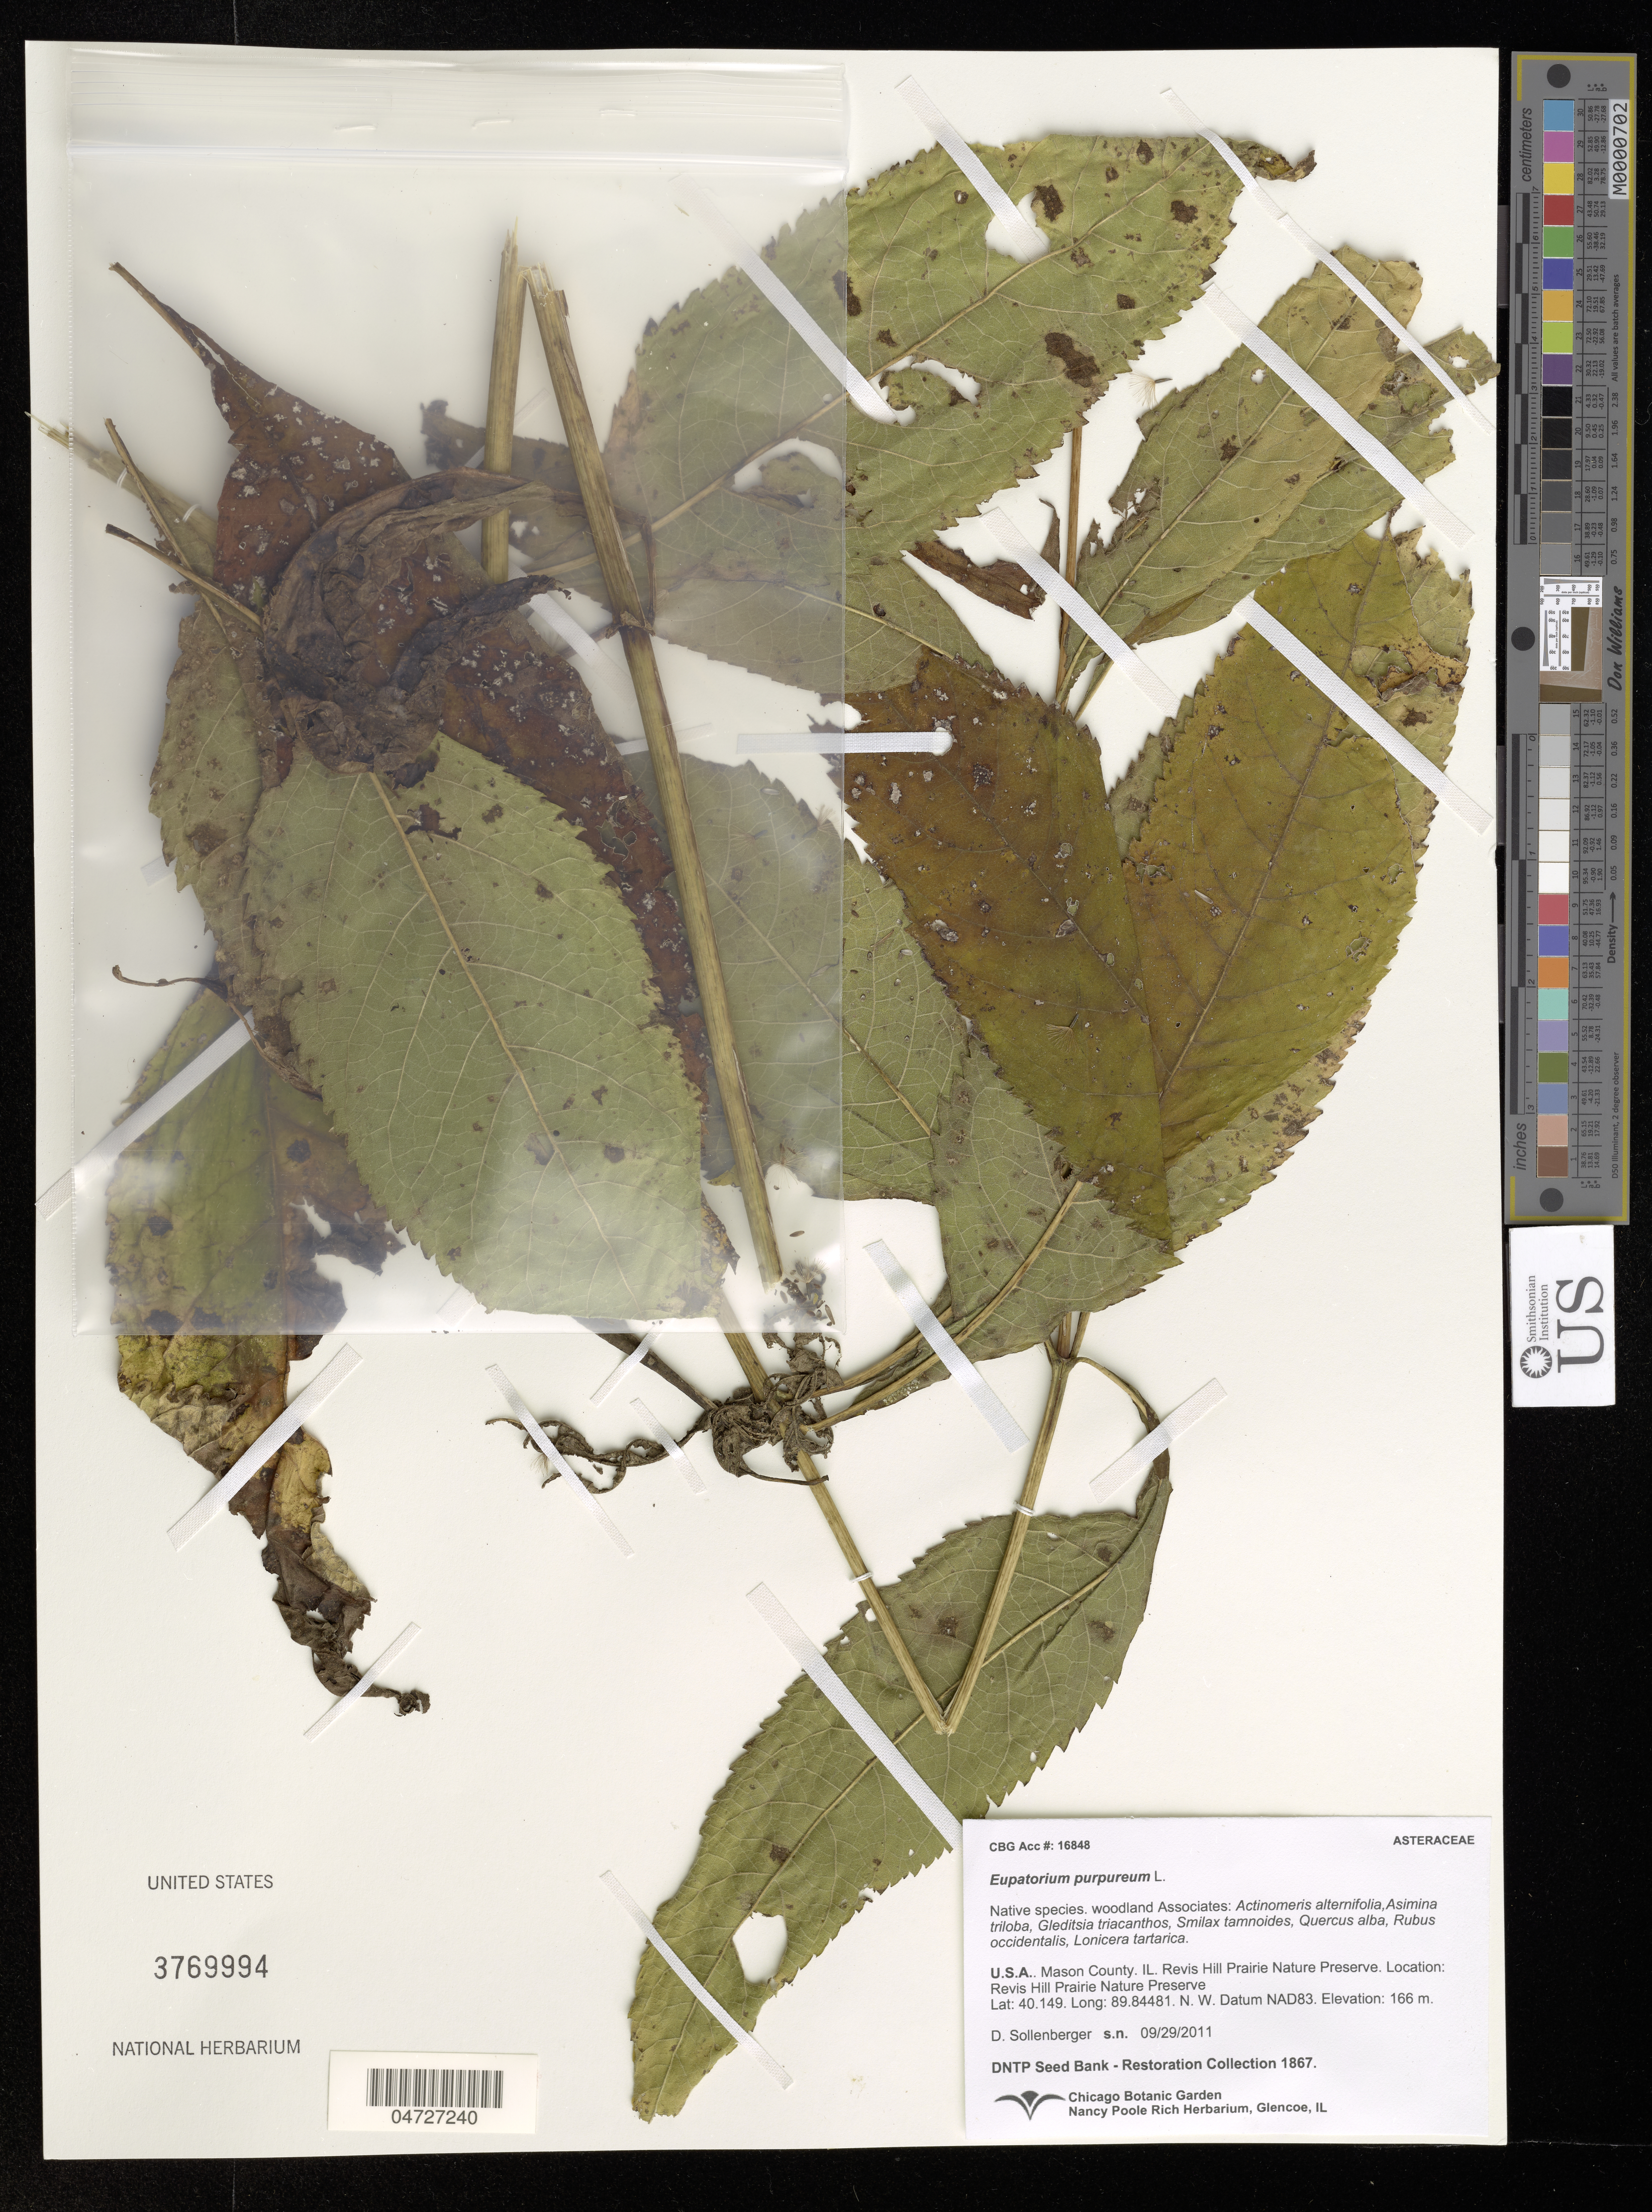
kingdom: Plantae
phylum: Tracheophyta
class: Magnoliopsida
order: Asterales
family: Asteraceae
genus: Eupatorium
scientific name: Eupatorium purpureum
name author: (L.) E.E. Lamont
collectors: D. Sollenberger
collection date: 2011-09-29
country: United States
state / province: Illinois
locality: Mason County. Revis Hill Prairie Nature Preserve.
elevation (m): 166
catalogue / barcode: US 3769994